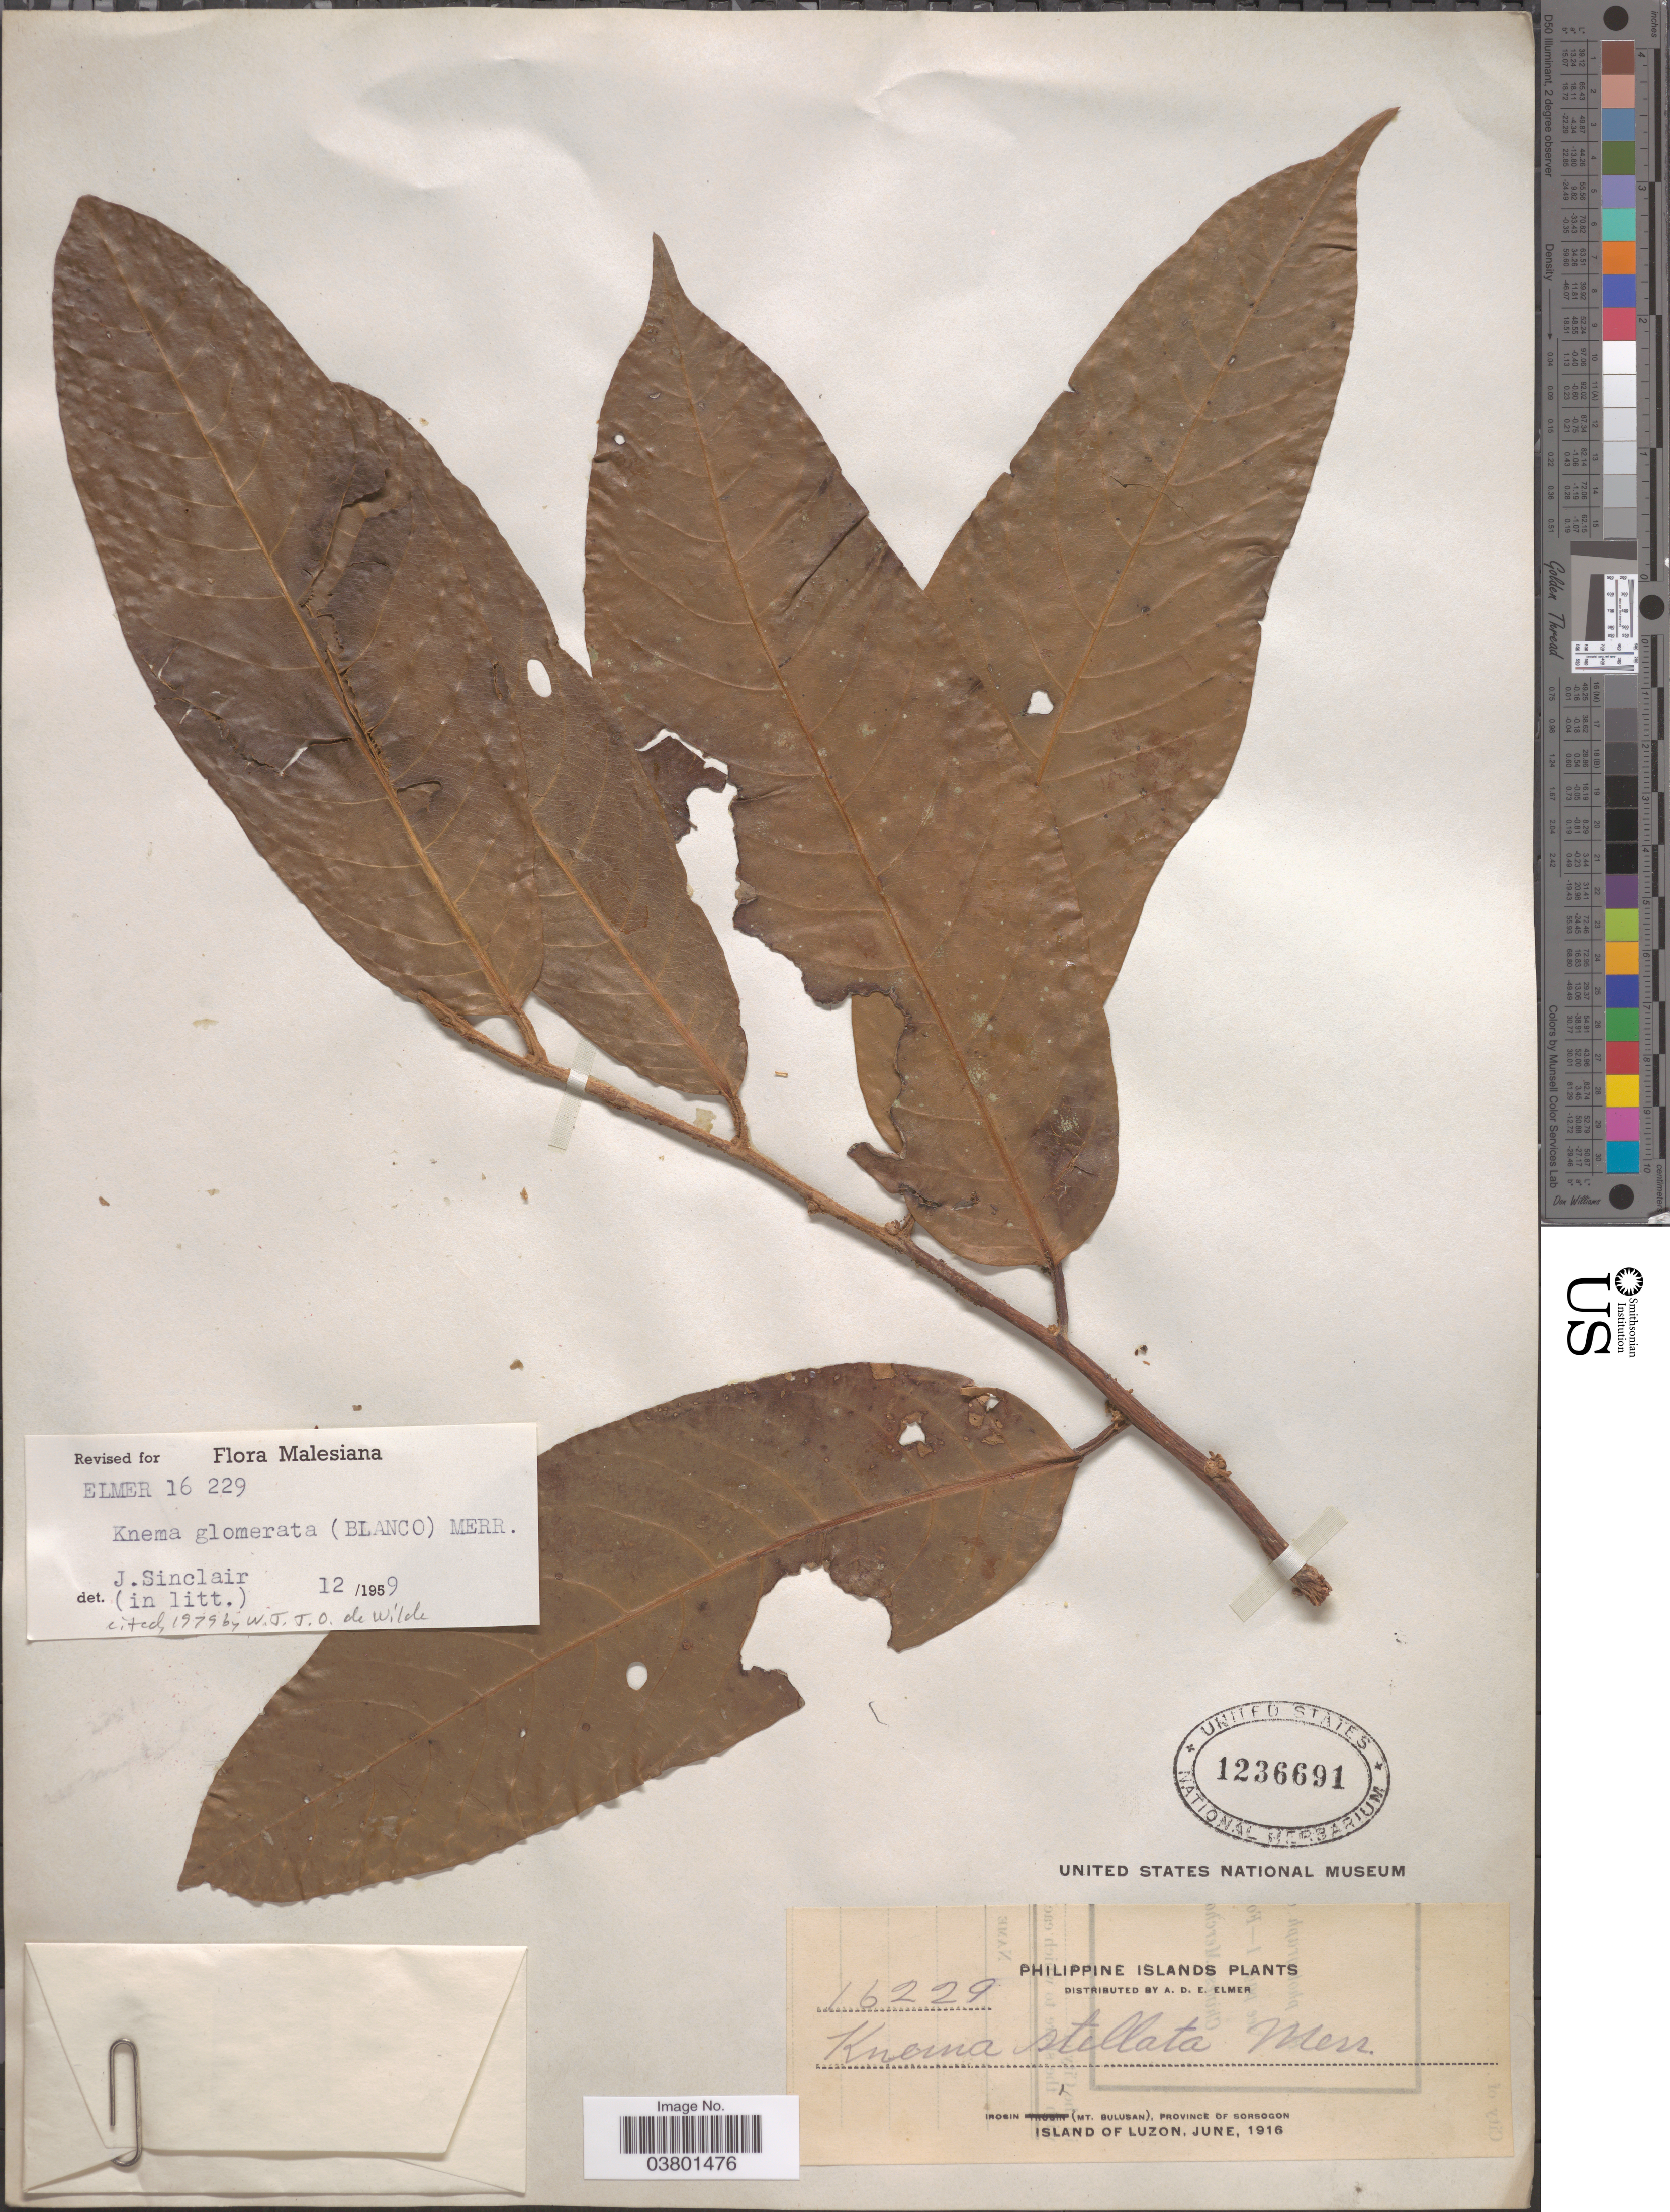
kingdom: Plantae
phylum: Tracheophyta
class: Magnoliopsida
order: Magnoliales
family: Myristicaceae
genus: Knema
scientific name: Knema glomerata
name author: (Blanco) Merr.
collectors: A. D. E. Elmer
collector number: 16229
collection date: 1916-06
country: Philippines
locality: Philippine Islands. Irosin (Mt. Bulúsan), Province of Sorsogon. Island of Luzon.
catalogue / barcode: US 1236691